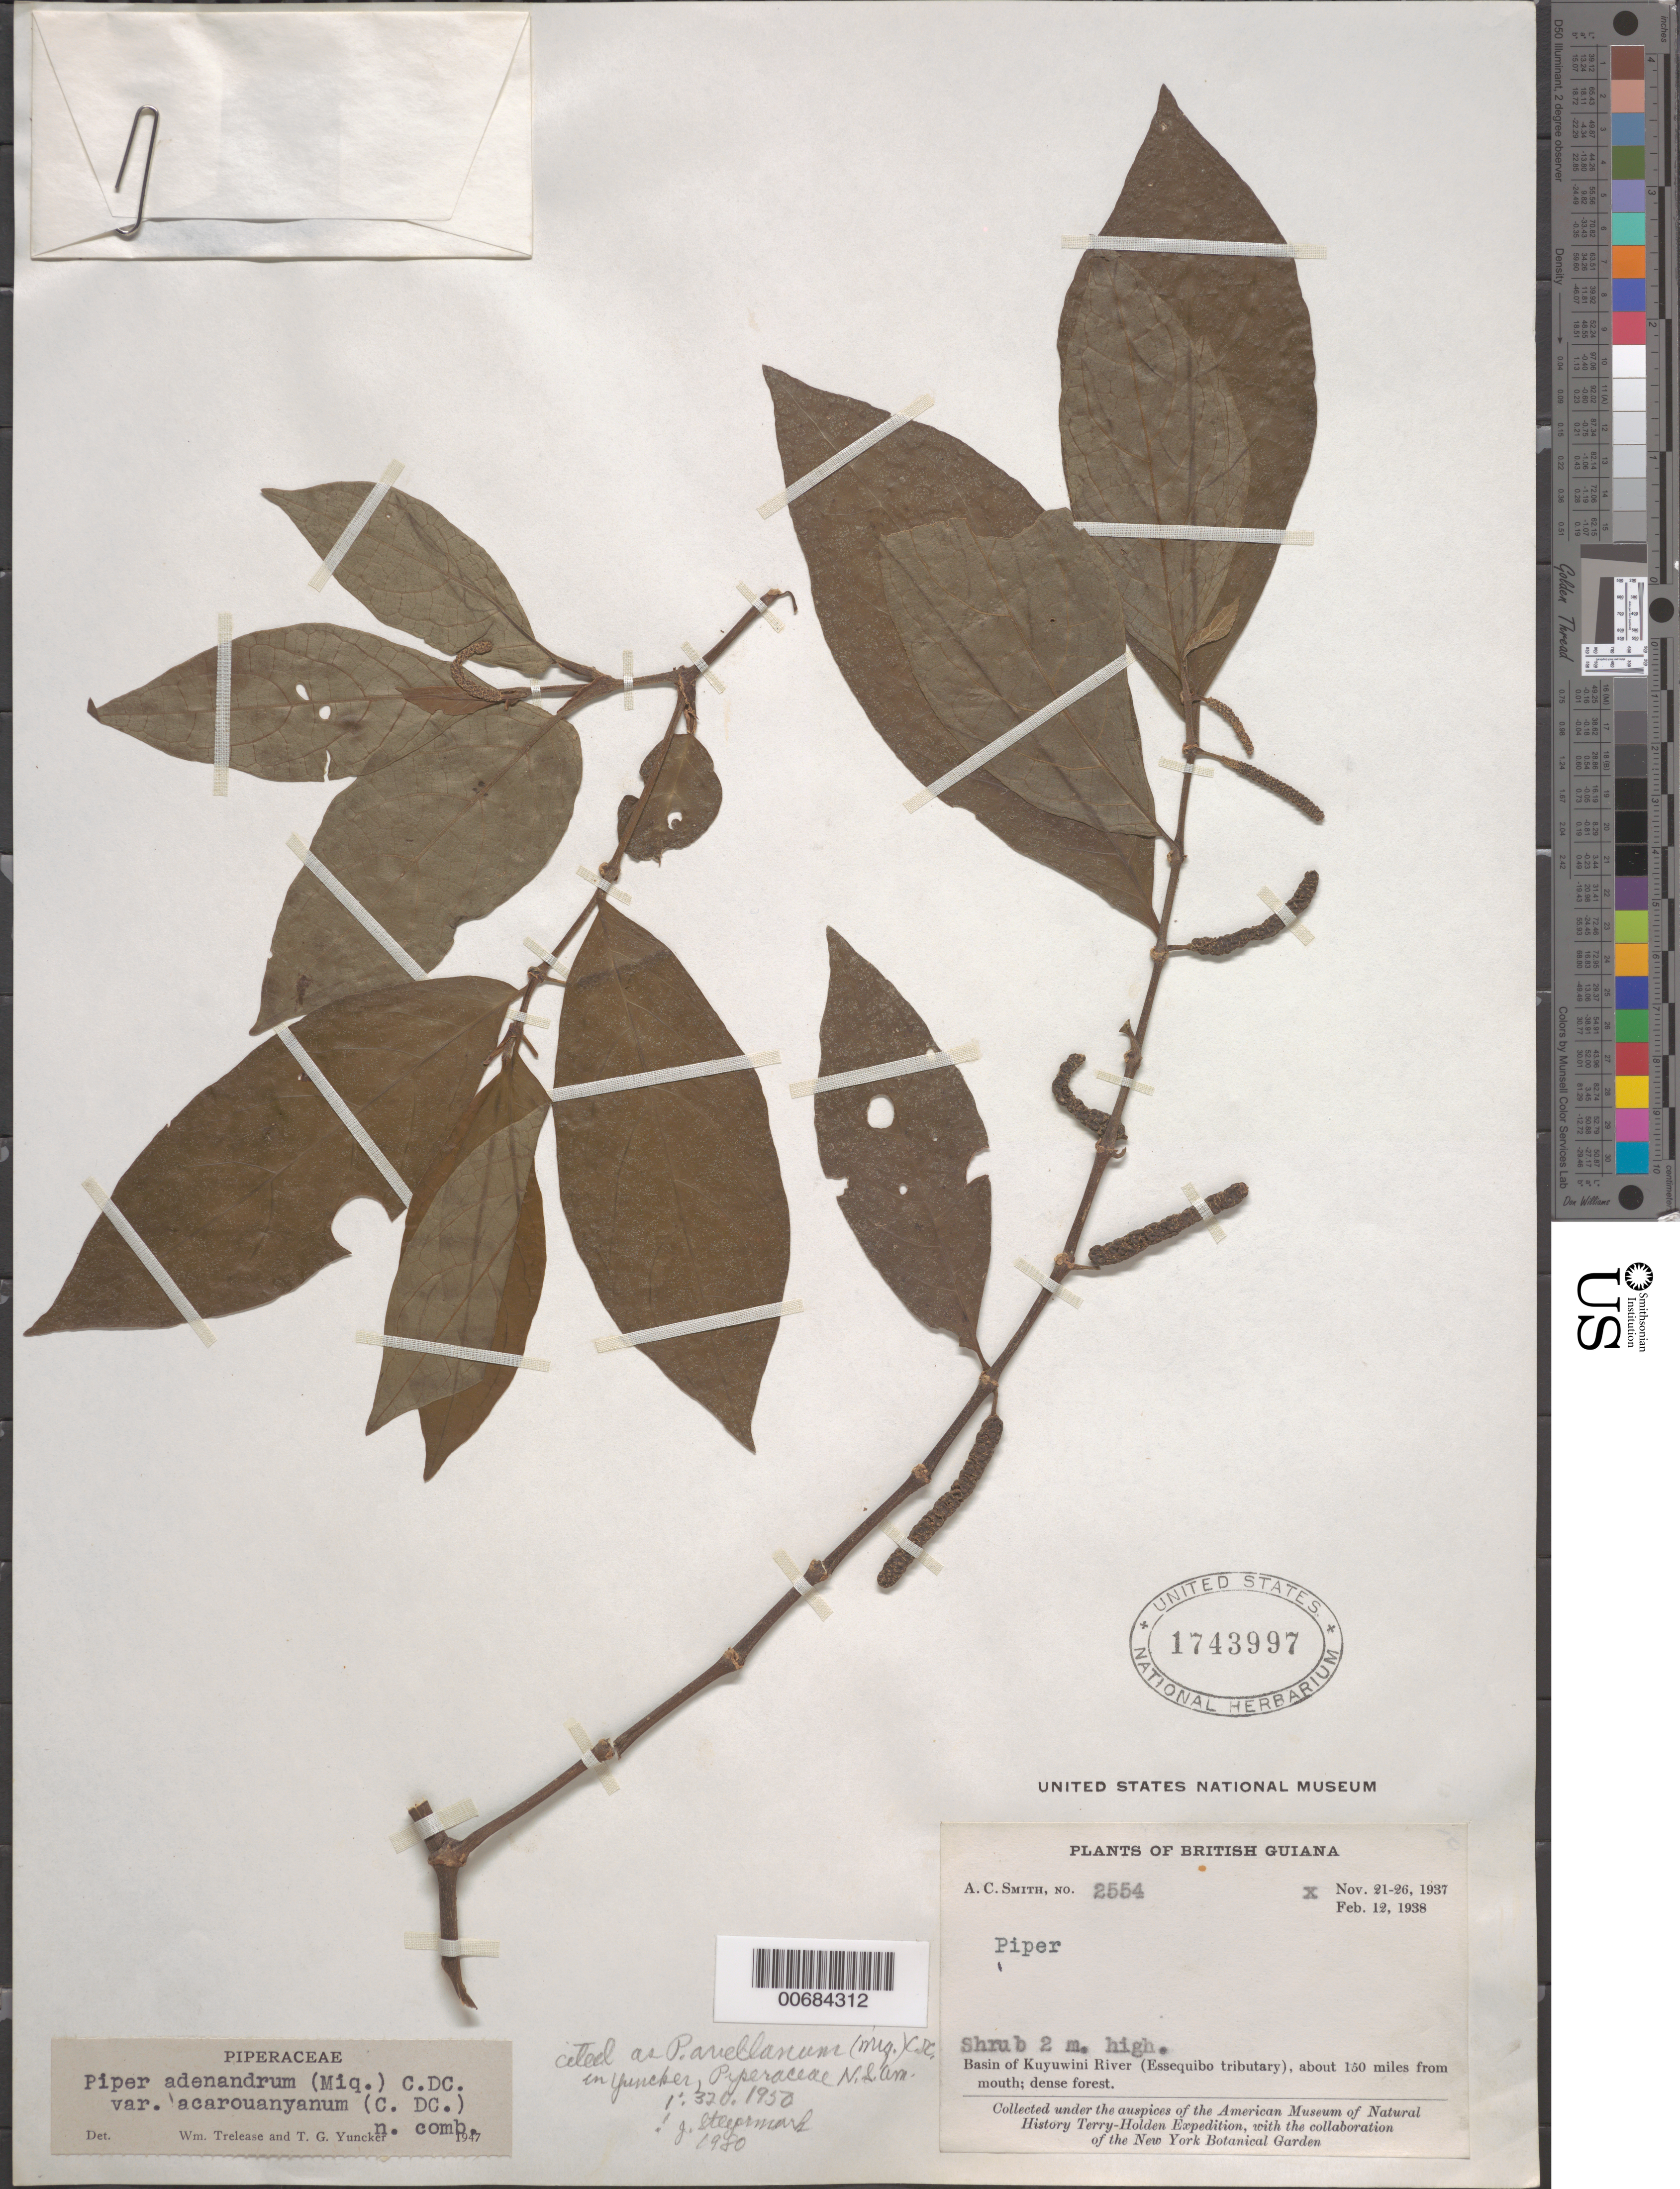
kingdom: Plantae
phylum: Tracheophyta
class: Magnoliopsida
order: Piperales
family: Piperaceae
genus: Piper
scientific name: Piper avellanum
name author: (Miq.) C. DC.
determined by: Steyermark, Julian A., (VEN)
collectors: A. C. Smith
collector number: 2554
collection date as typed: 21-Nov-37 to 26-Nov-37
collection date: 1937-11-21/1937-11-26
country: Guyana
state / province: U. Takutu-U. Essequibo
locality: Kuyuwini River Basin (Essequibo River tributary), about 150 mi. from mouth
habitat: Dense forest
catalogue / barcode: US 1743997